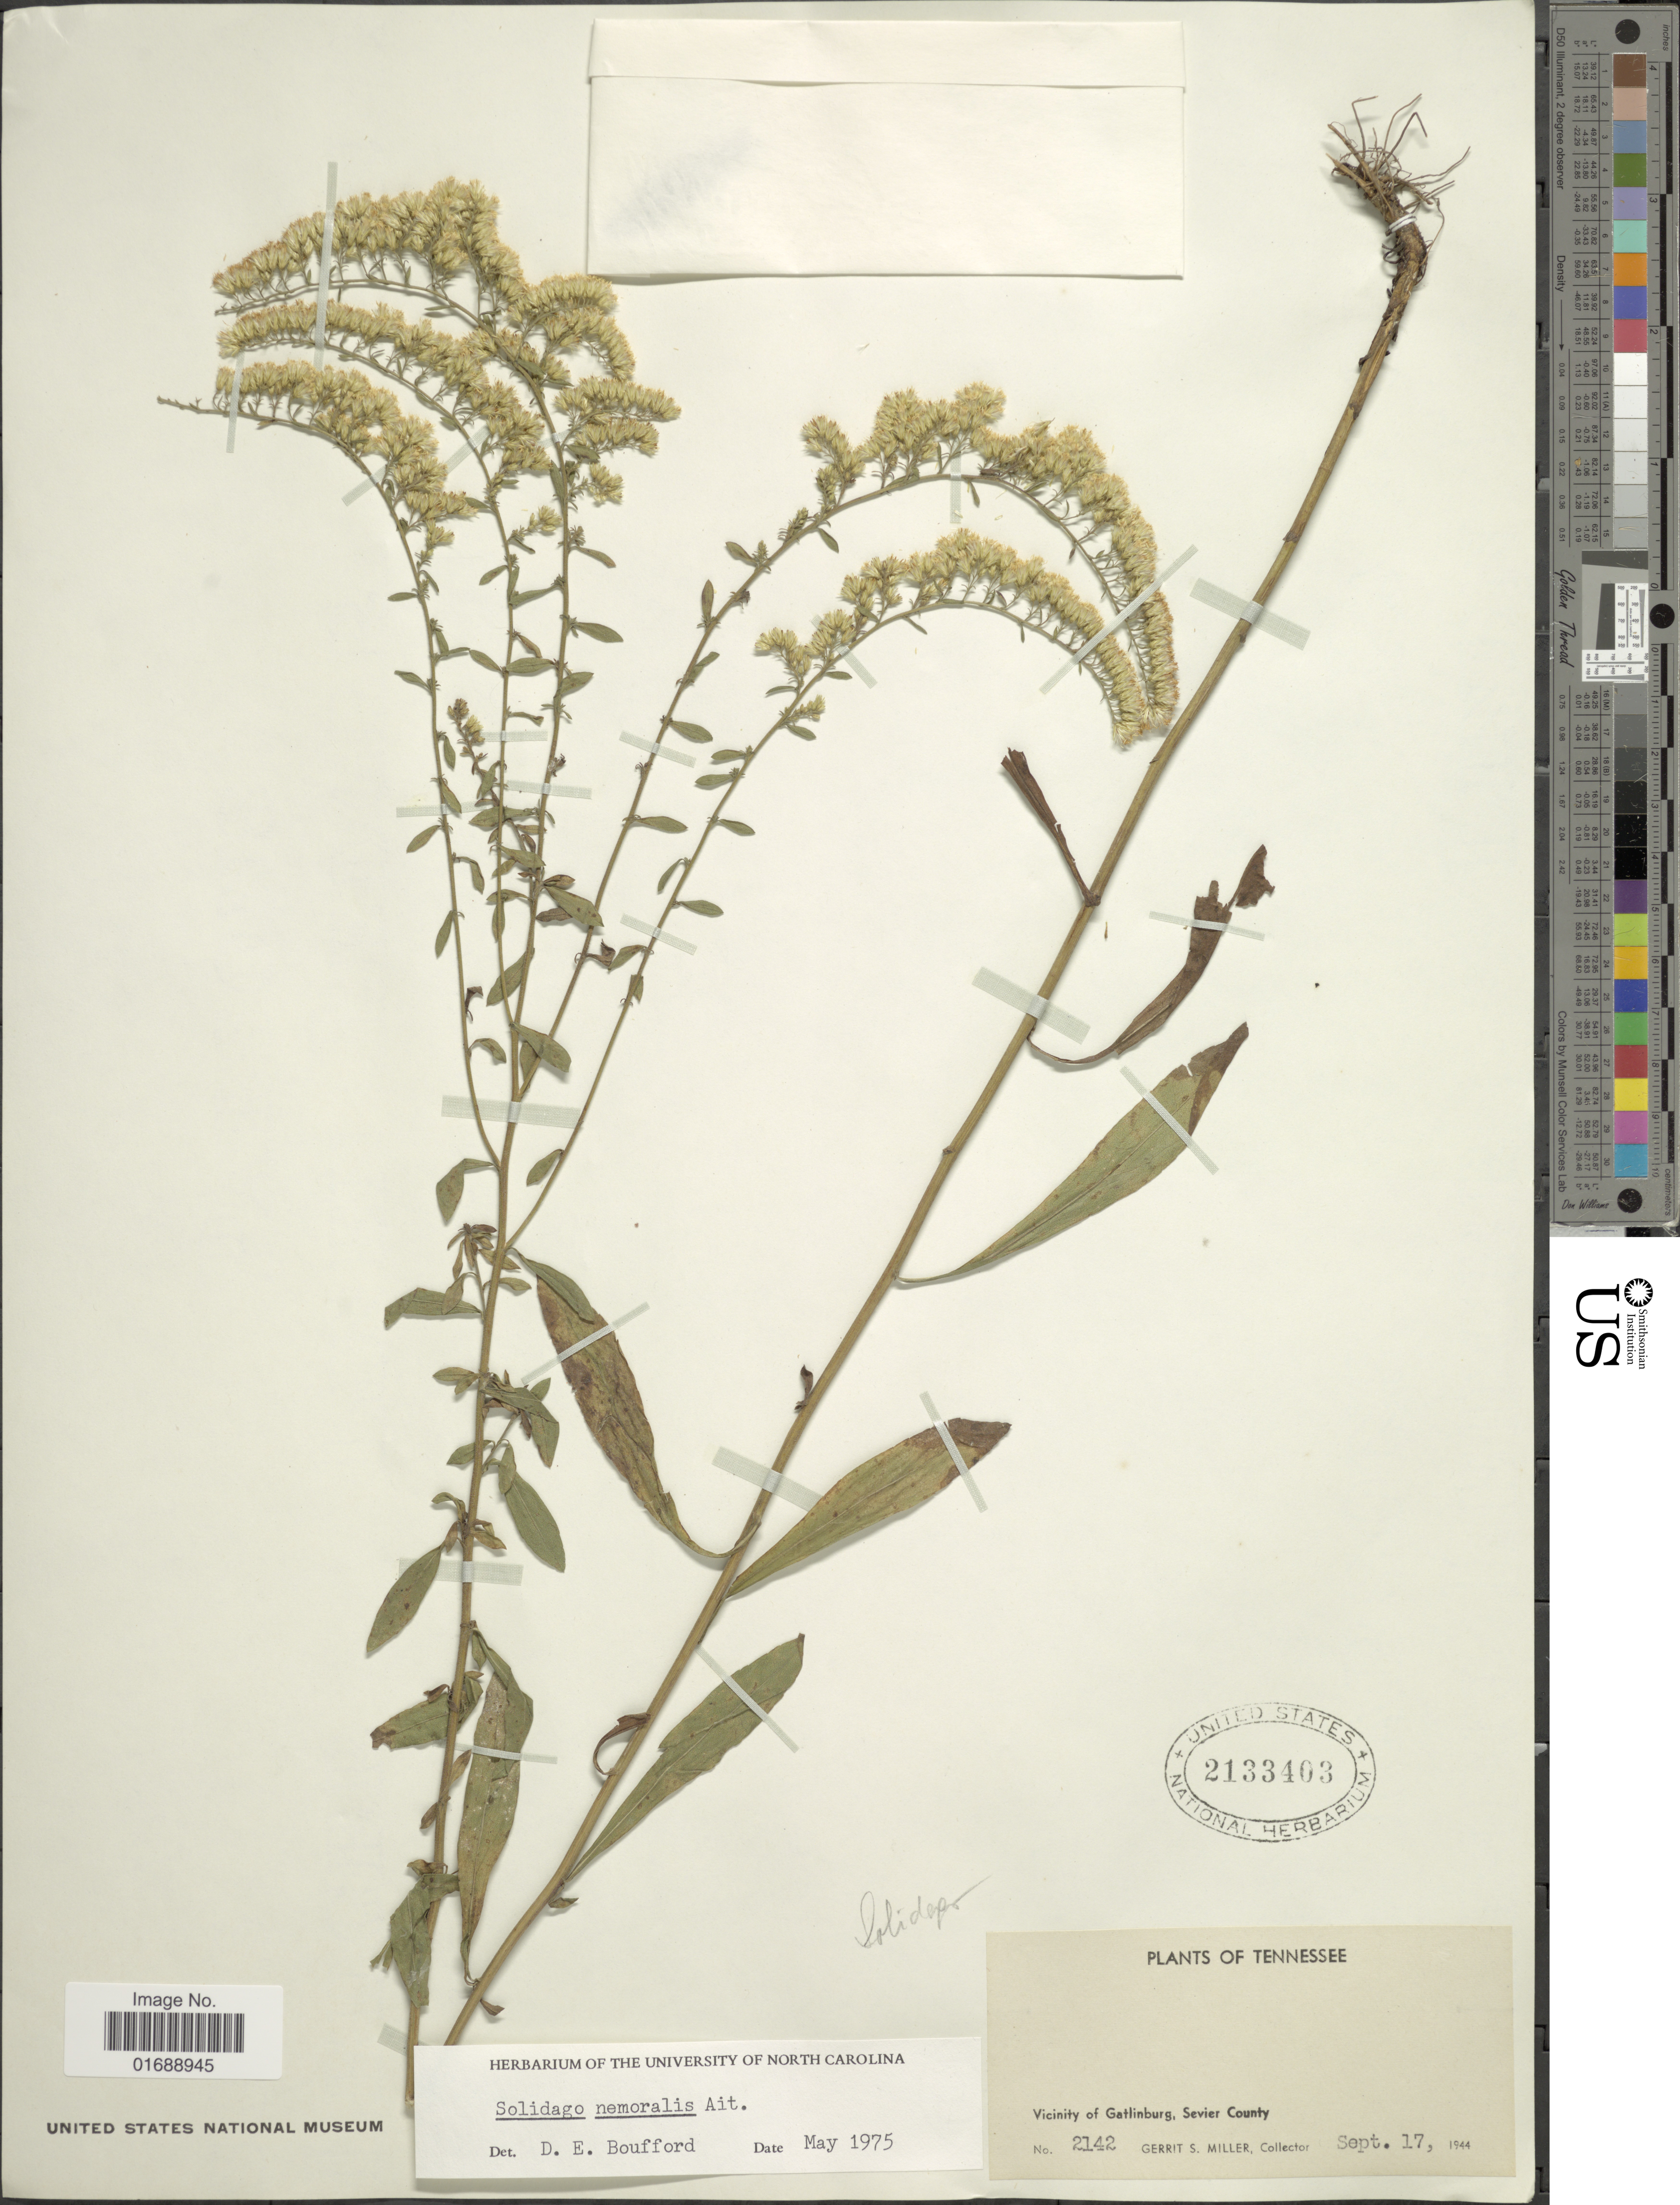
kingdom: Plantae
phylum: Tracheophyta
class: Magnoliopsida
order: Asterales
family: Asteraceae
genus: Solidago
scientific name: Solidago nemoralis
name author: Aiton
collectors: G. S. Miller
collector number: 2142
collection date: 1944-07-19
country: United States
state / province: Tennessee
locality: Vicinity of Gatlinburg, Sevier County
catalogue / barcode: US 2133403